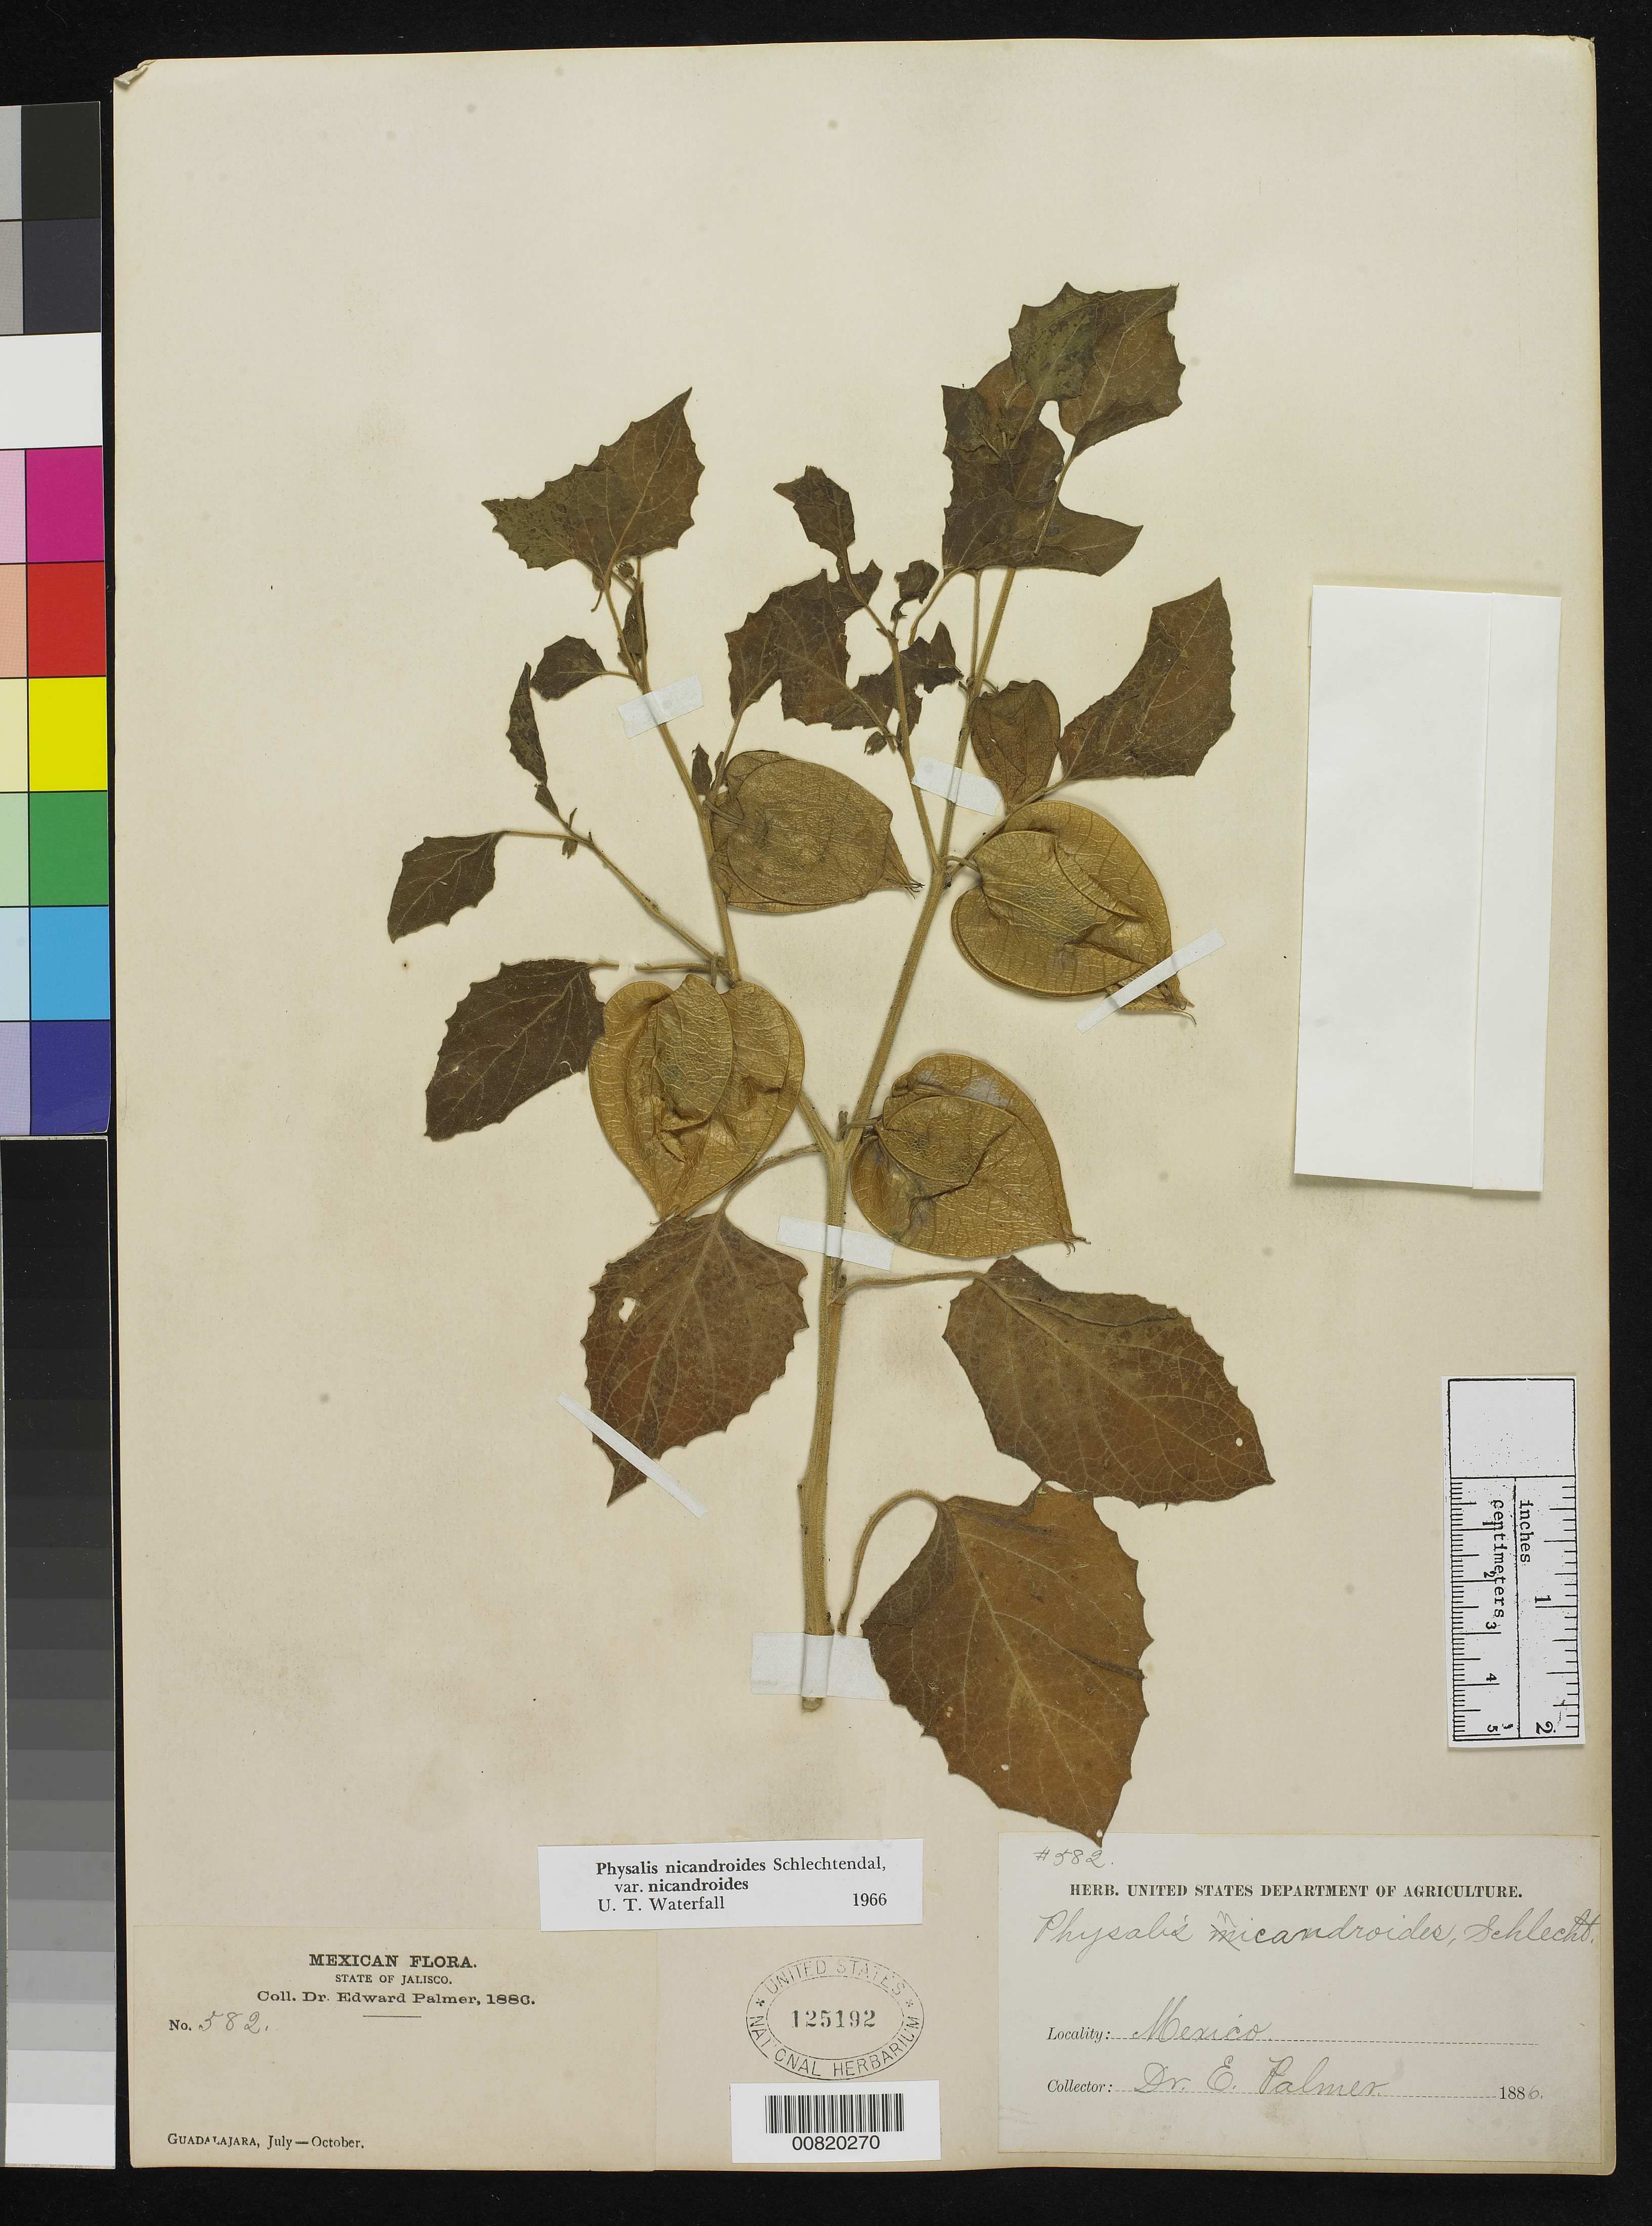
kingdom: Plantae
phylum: Tracheophyta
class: Magnoliopsida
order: Solanales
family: Solanaceae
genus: Physalis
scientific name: Physalis nicandroides var. nicandroides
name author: Schltdl.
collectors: E. Palmer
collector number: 582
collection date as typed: Jul 1886 to -- Oct 1886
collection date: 1886-07/1886-10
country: Mexico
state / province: Jalisco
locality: Guadalajara, Jalisco.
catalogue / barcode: US 125192